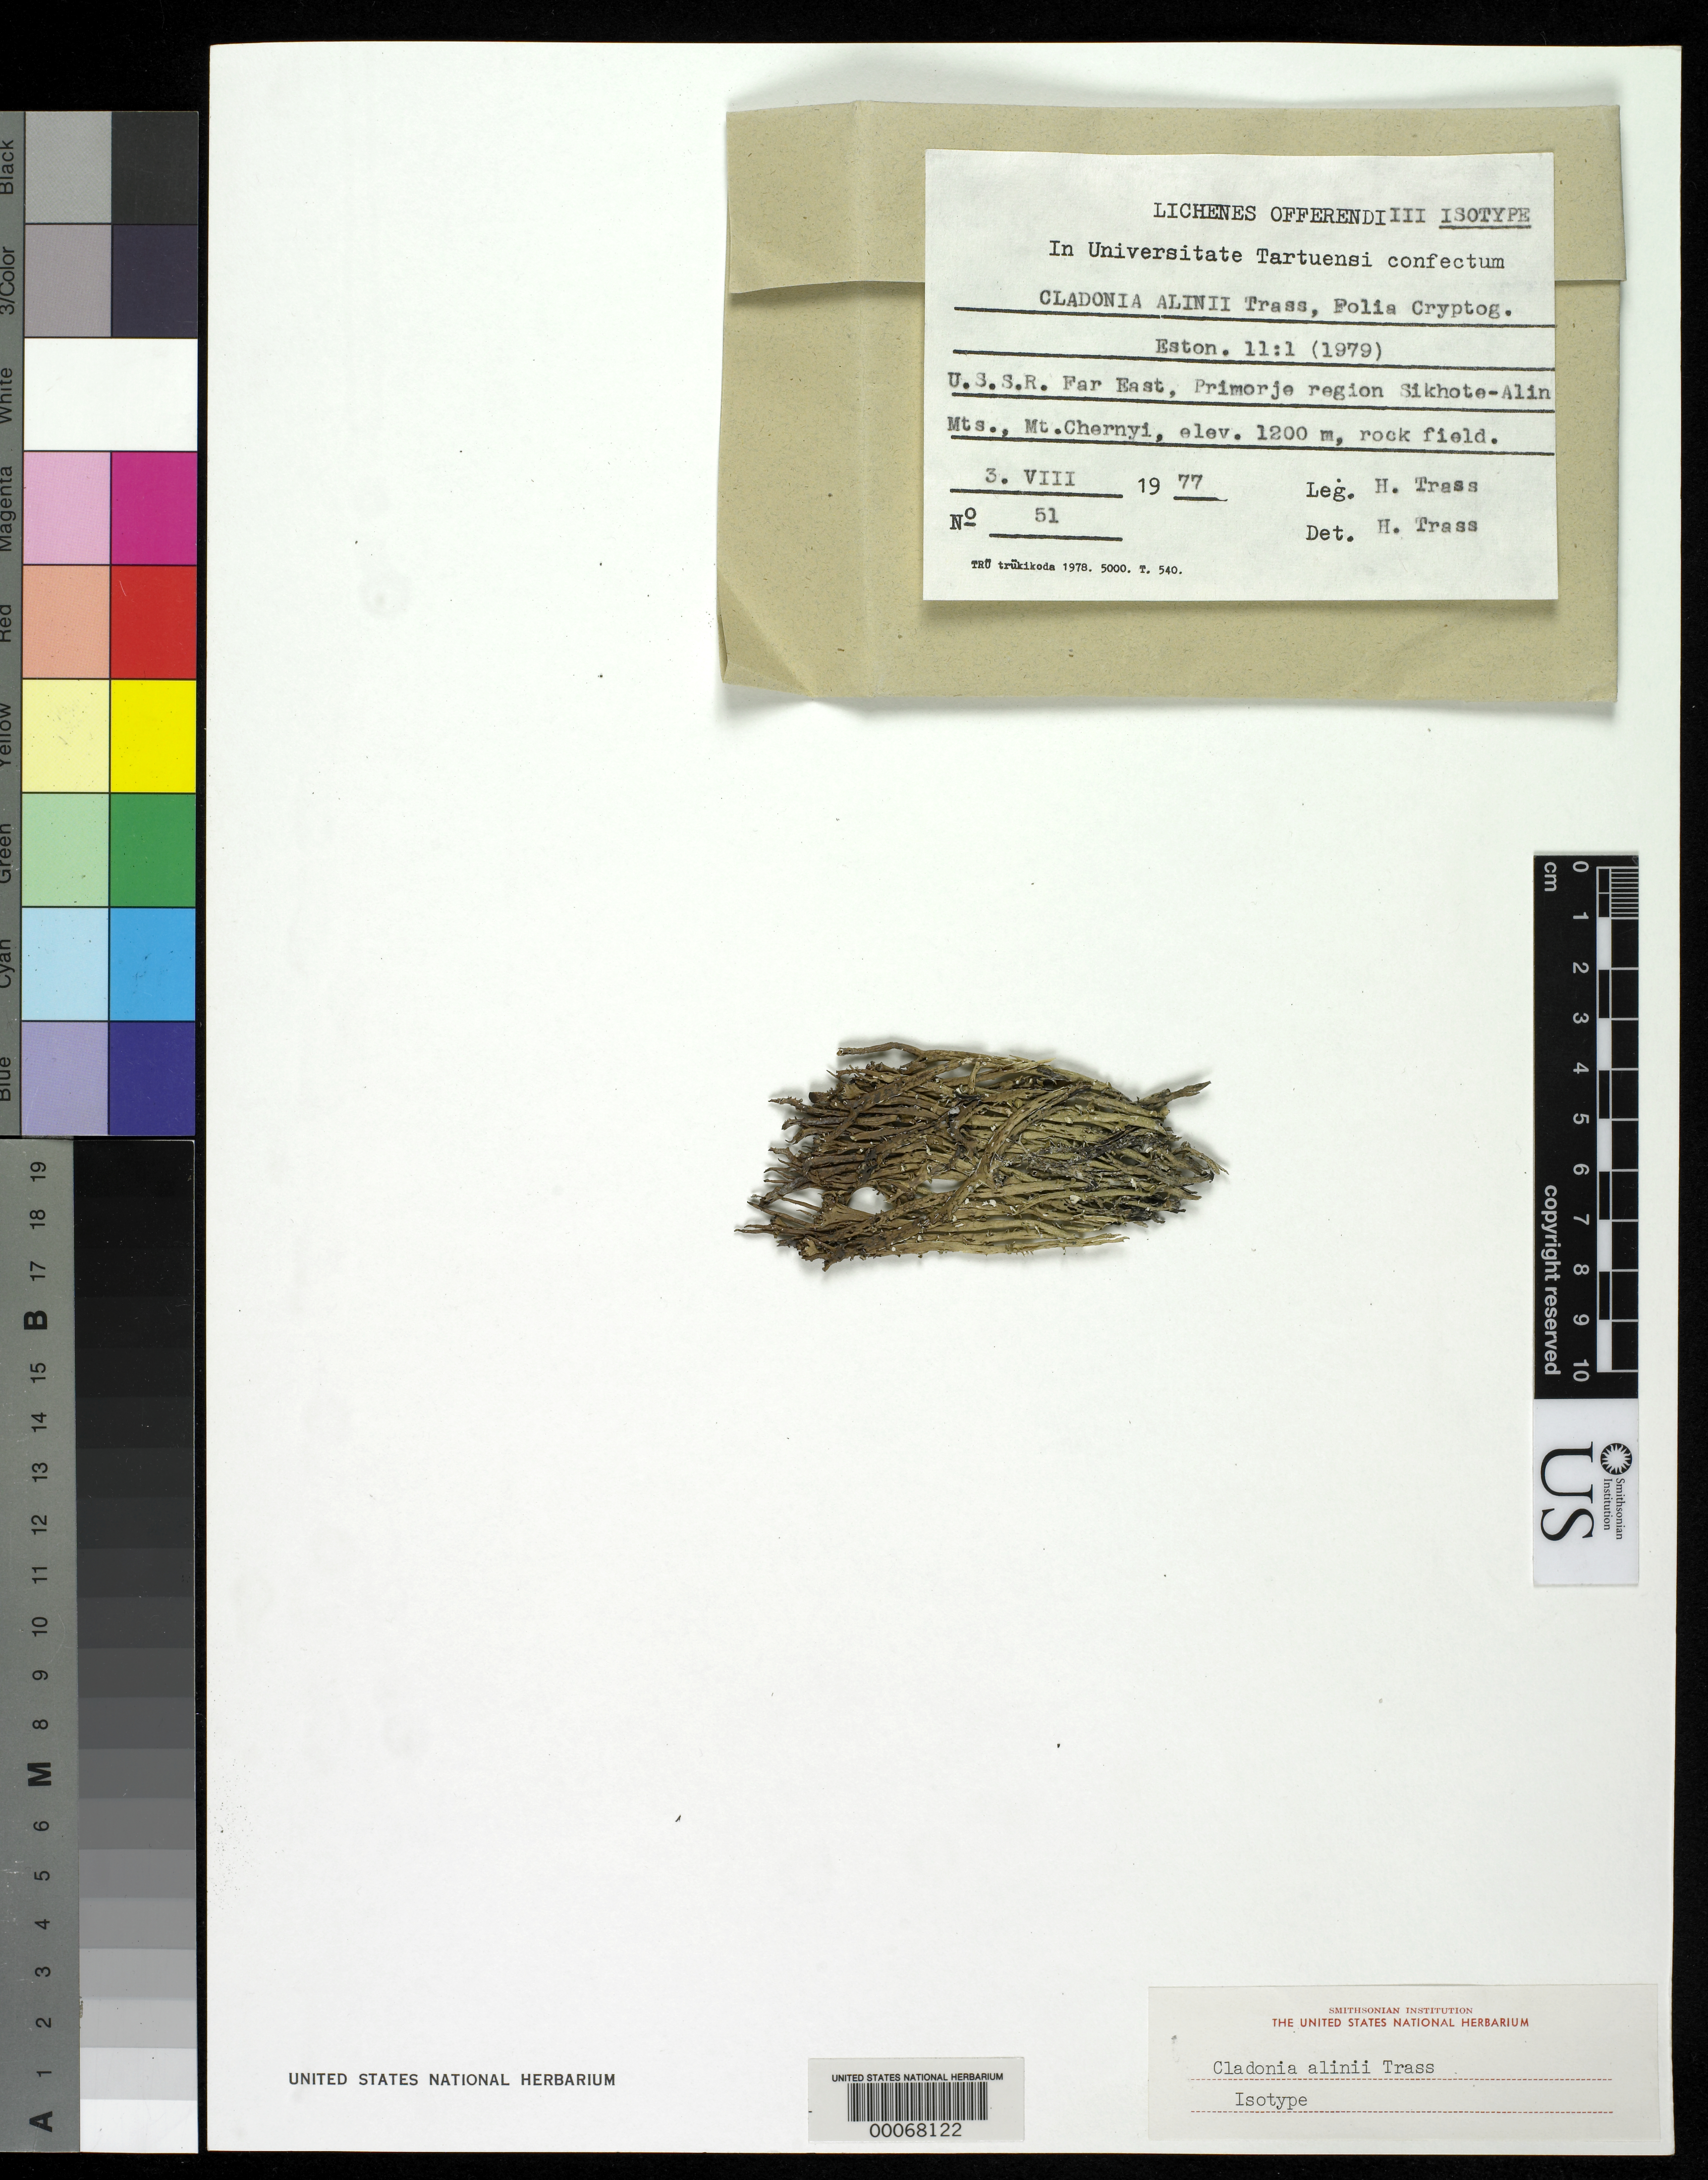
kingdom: Fungi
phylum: Ascomycota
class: Lecanoromycetes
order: Lecanorales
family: Cladoniaceae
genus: Cladonia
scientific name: Cladonia alinii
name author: Trass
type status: Isotype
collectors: H. Trass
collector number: s.n. (Lich. Offerendi 51)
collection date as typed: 03 Aug 1977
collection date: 1977-08-03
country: Russian Federation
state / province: Primorsky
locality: Primorye Terr., Sikhote Alin Mtns., Mt. Tschernyi.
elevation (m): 1200